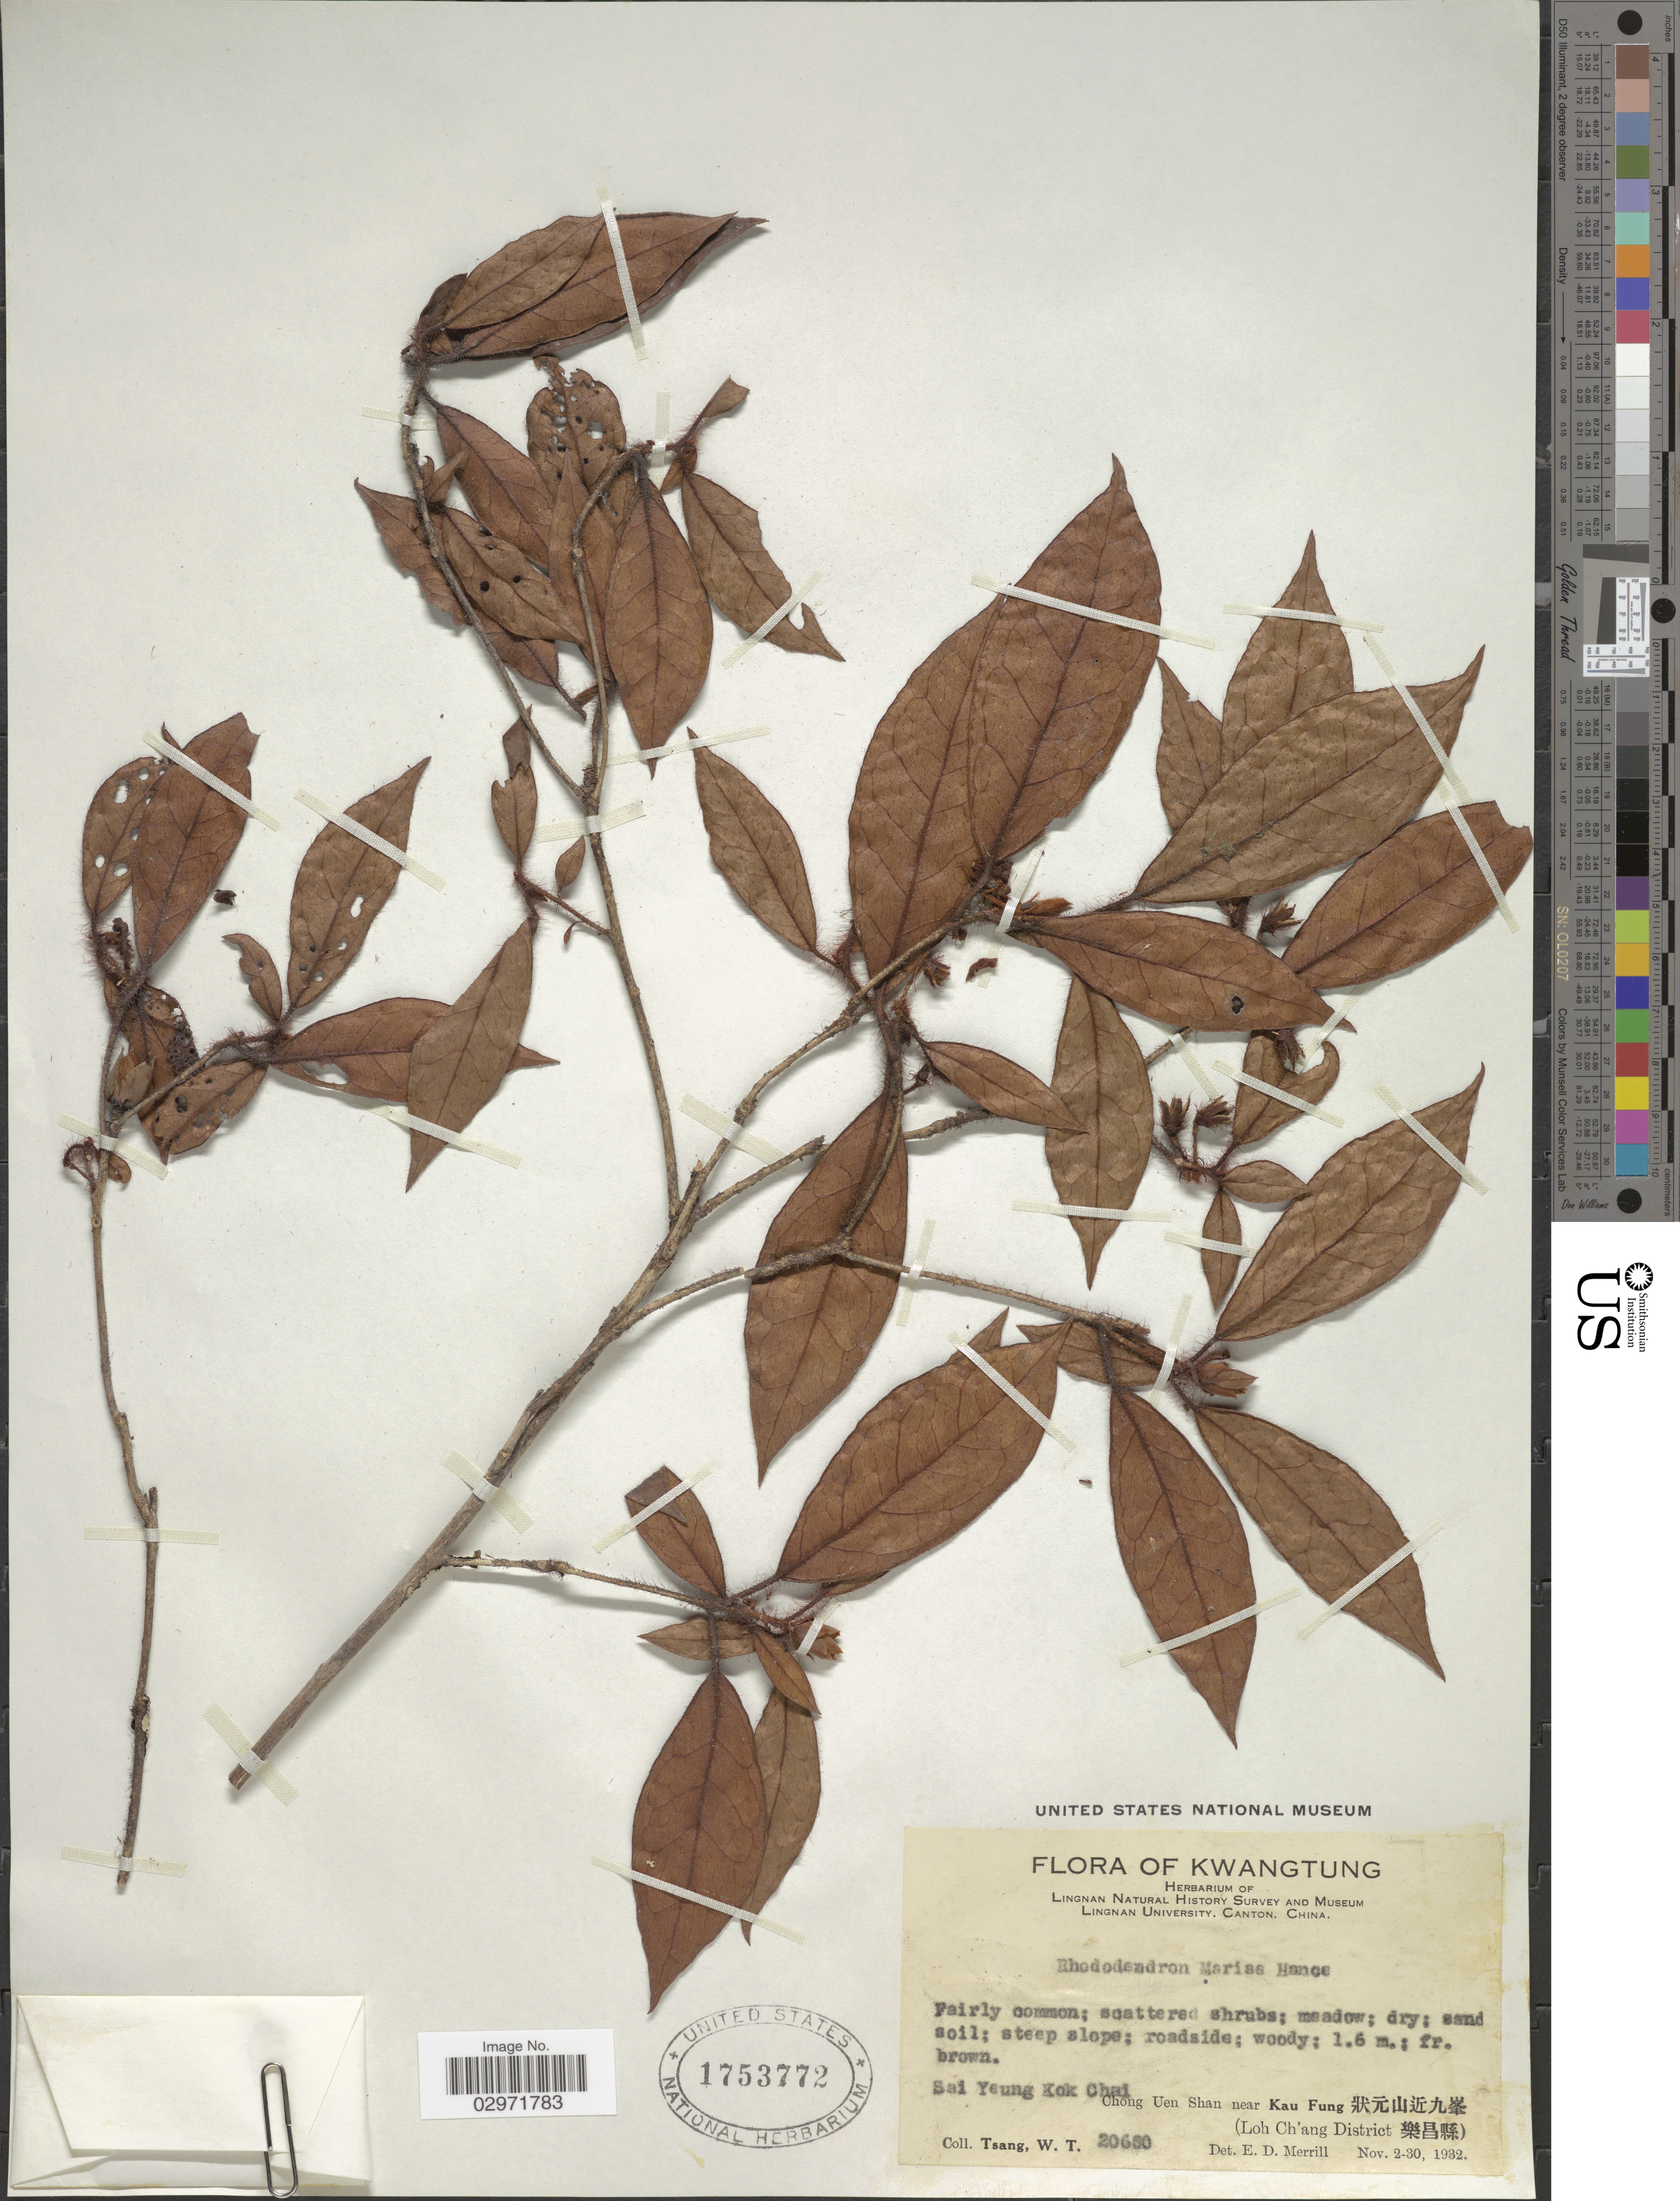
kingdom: Plantae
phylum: Tracheophyta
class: Magnoliopsida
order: Ericales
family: Ericaceae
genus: Rhododendron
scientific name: Rhododendron mariae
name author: Hance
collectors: W. T. Tsang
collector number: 20680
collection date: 1932-11-02/1932-11-30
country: China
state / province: Guangdong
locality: Kwatung.Sai Yeung Kok Chai. Chong Uen Shan near Kau Fung (Loh Ch'ang District).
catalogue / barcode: US 1753772